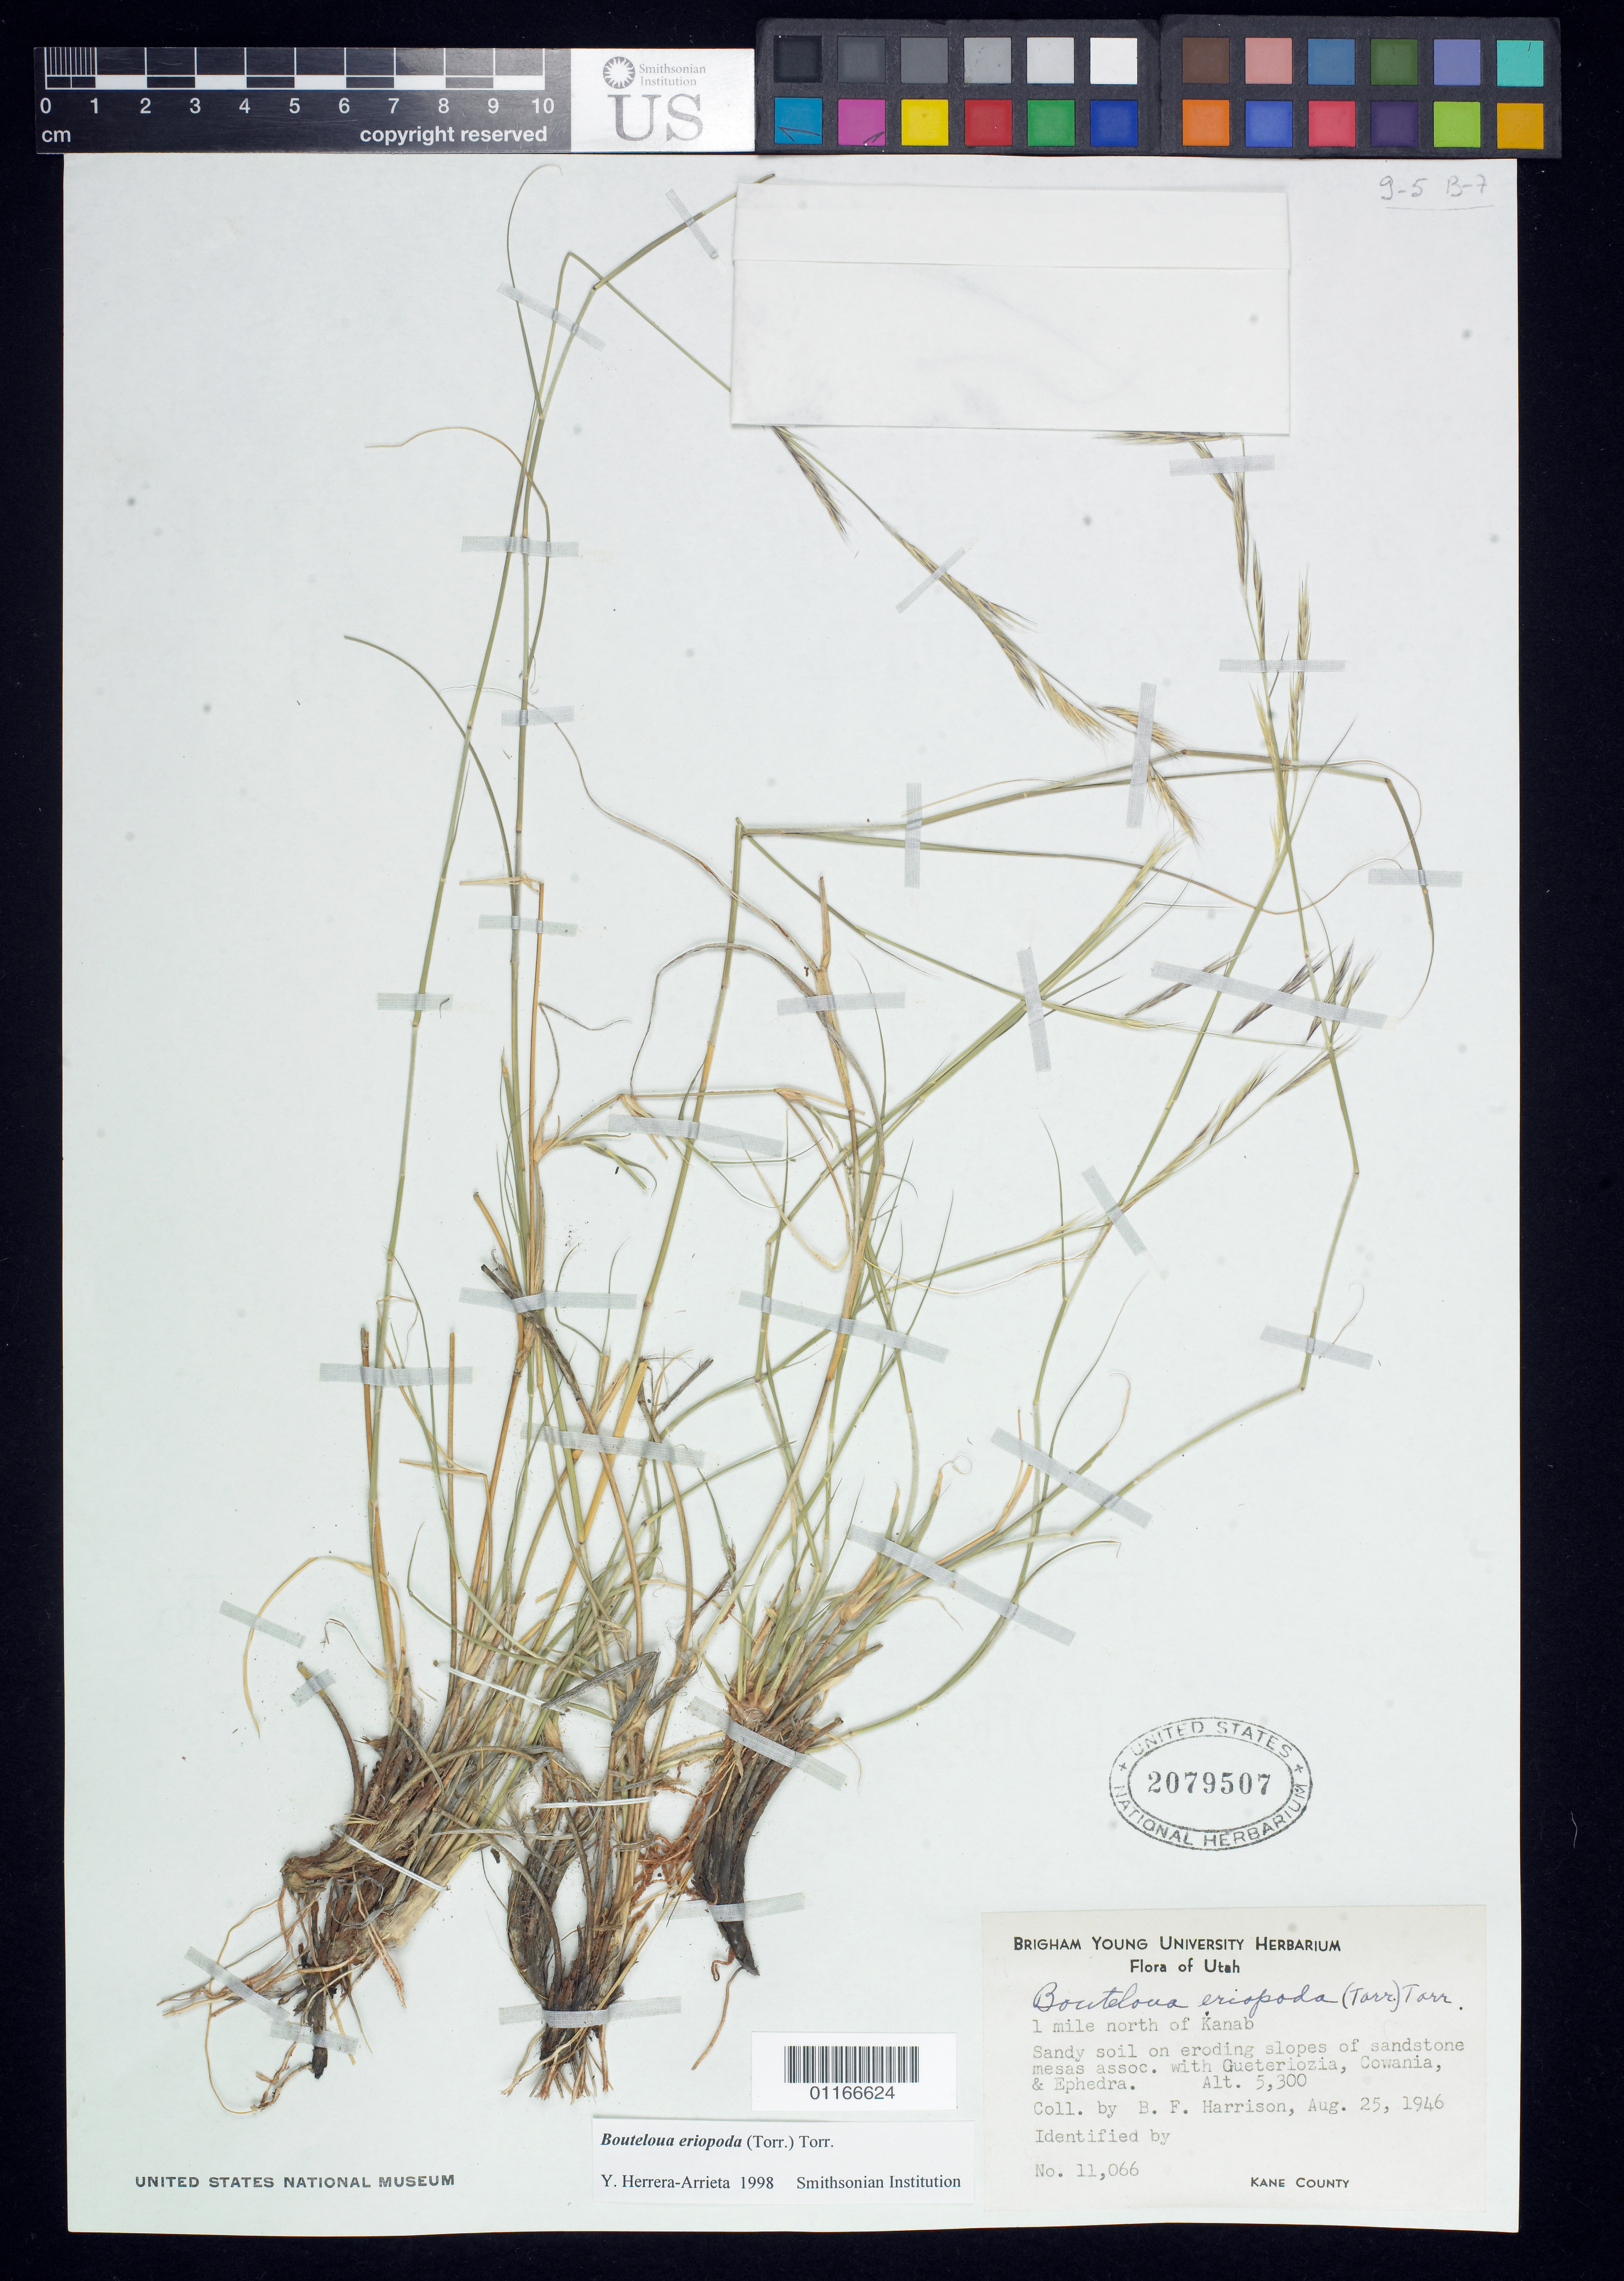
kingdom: Plantae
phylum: Tracheophyta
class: Liliopsida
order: Poales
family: Poaceae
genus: Bouteloua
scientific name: Bouteloua eriopoda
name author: (Torr.) Torr.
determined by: Herrera Arrieta, Y., (CIIDIR), Instituto Politecnico Nacional (MEXICO)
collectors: B. F. Harrison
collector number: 11066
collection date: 1946-08-25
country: United States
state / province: Utah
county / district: Kane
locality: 1 mile North of Kanab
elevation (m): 1615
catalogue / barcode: US 2079507